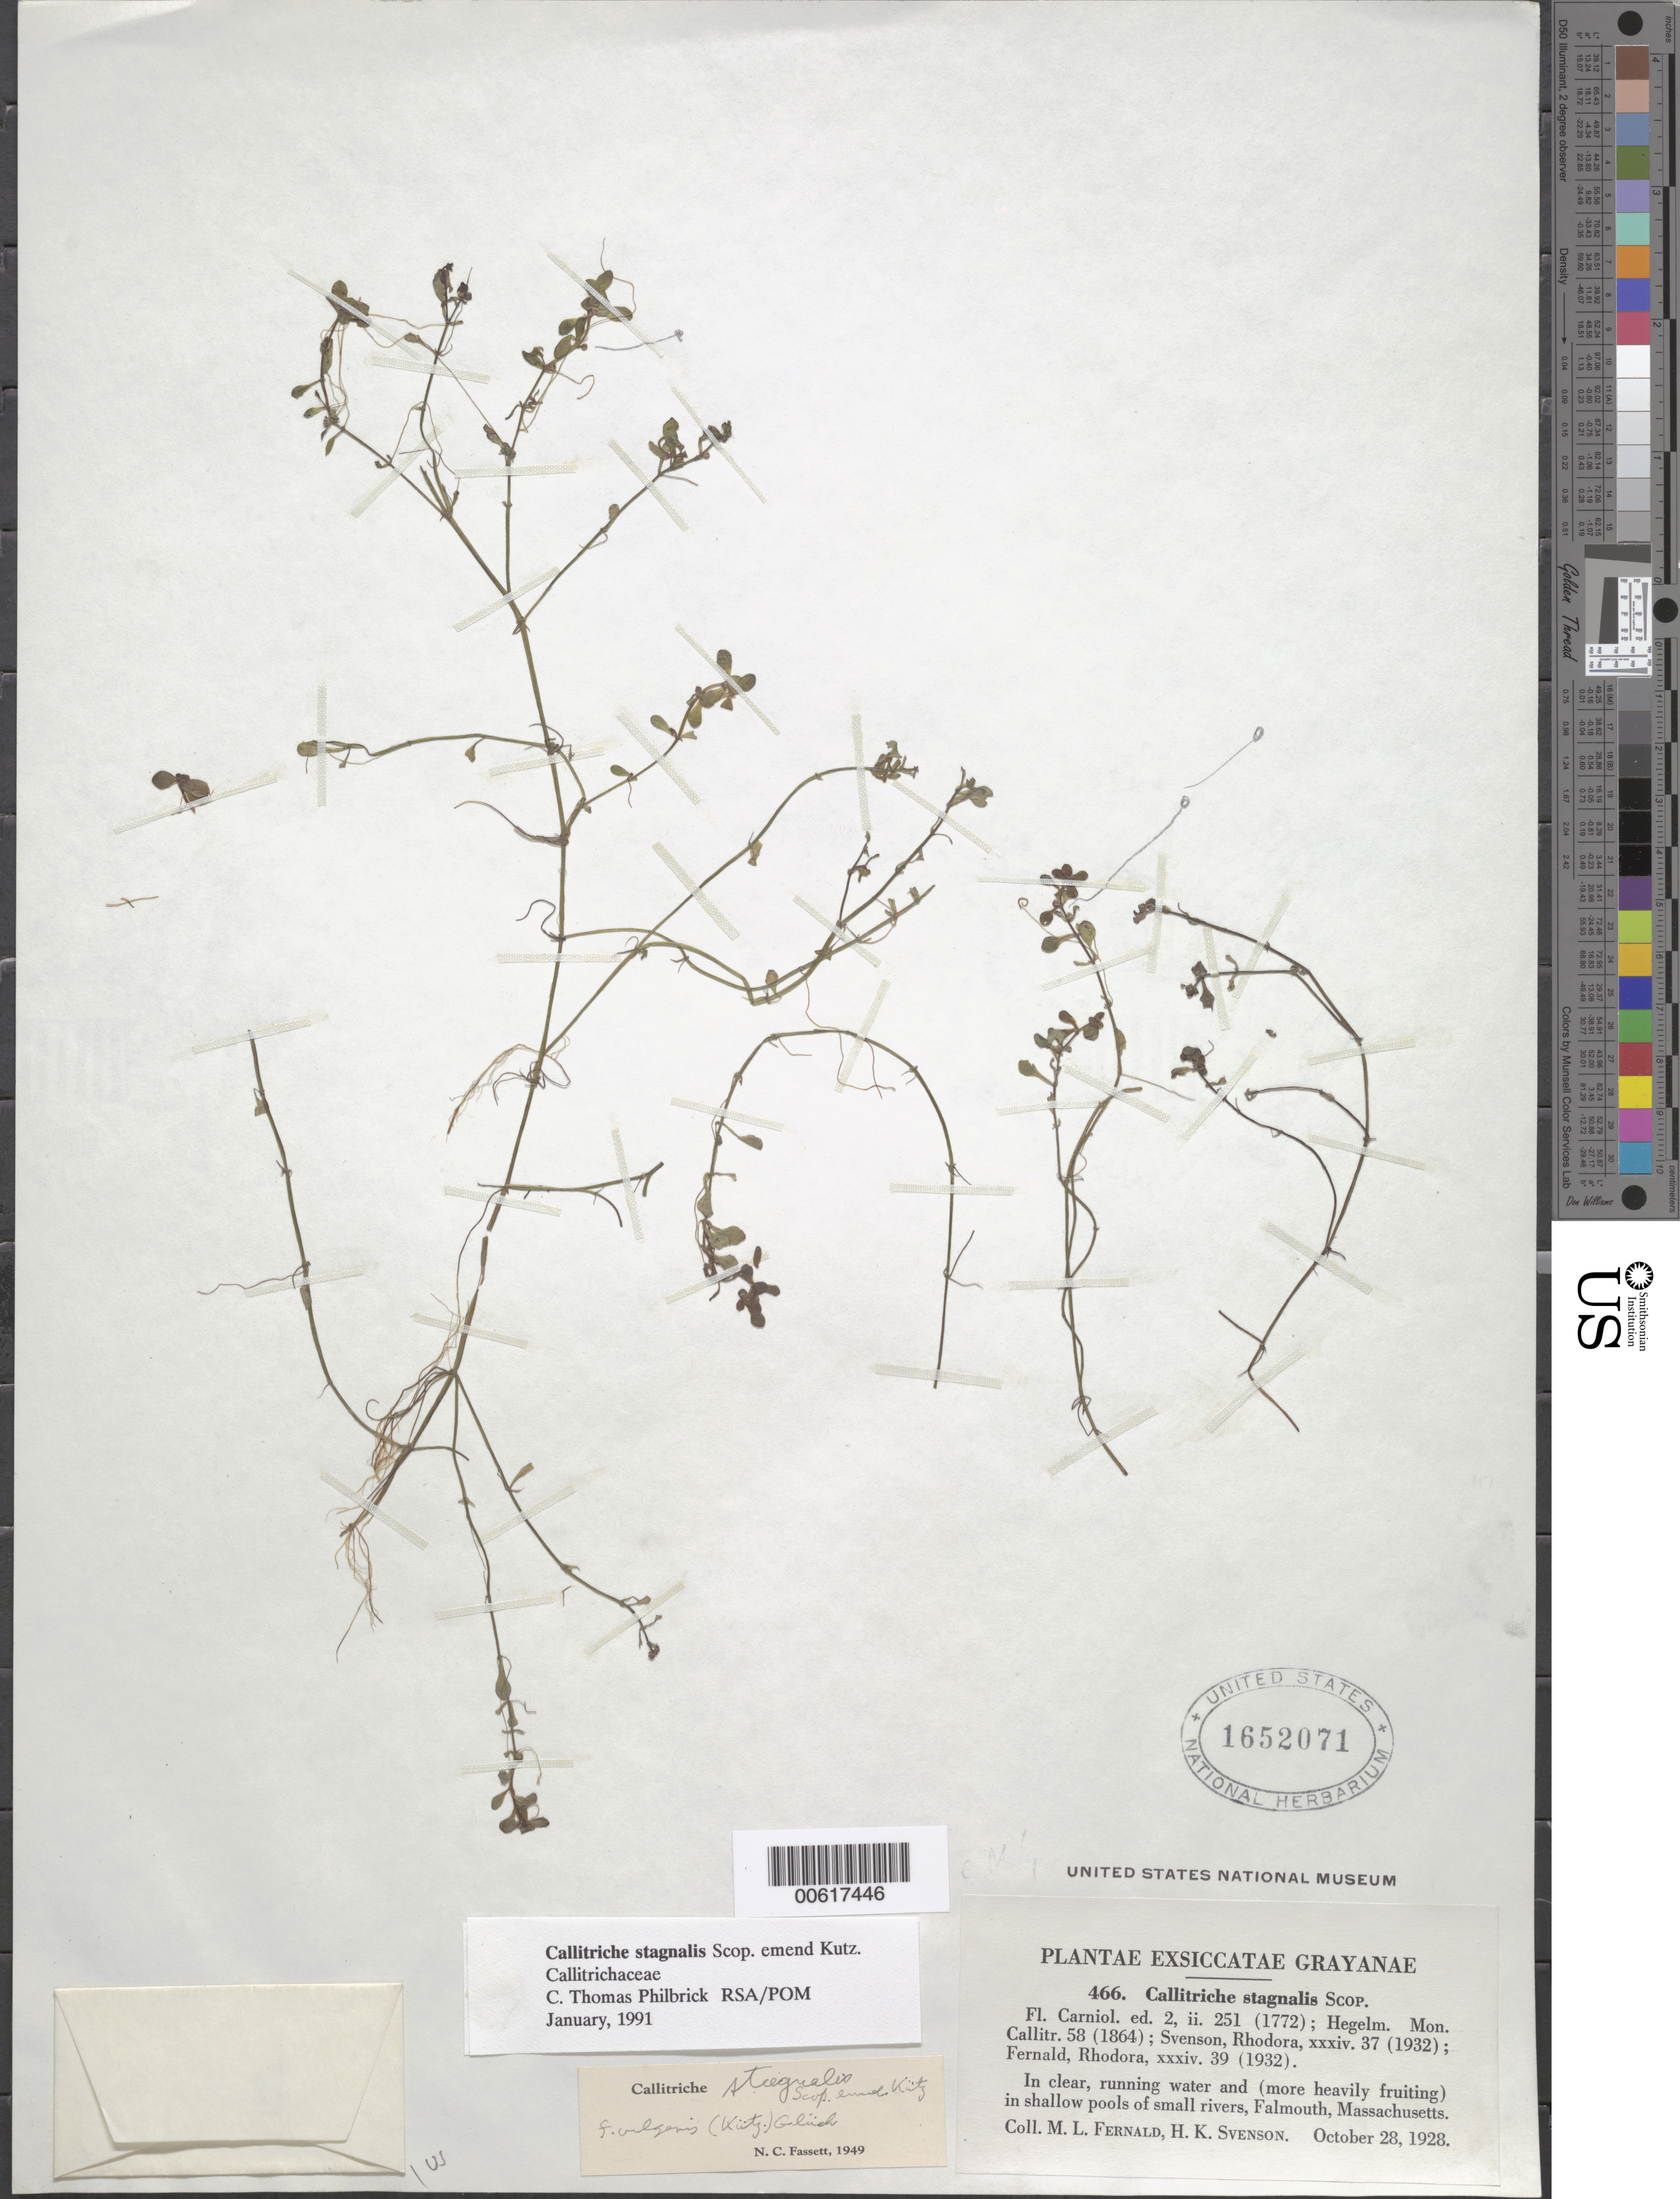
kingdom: Plantae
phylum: Tracheophyta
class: Magnoliopsida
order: Lamiales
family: Plantaginaceae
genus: Callitriche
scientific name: Callitriche stagnalis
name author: Scop.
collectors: M. L. Fernald & H. Svenson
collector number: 466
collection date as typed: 28 Oct 1928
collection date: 1928-10-28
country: United States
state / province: Massachusetts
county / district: Barnstable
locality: Falmouth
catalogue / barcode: US 1652071